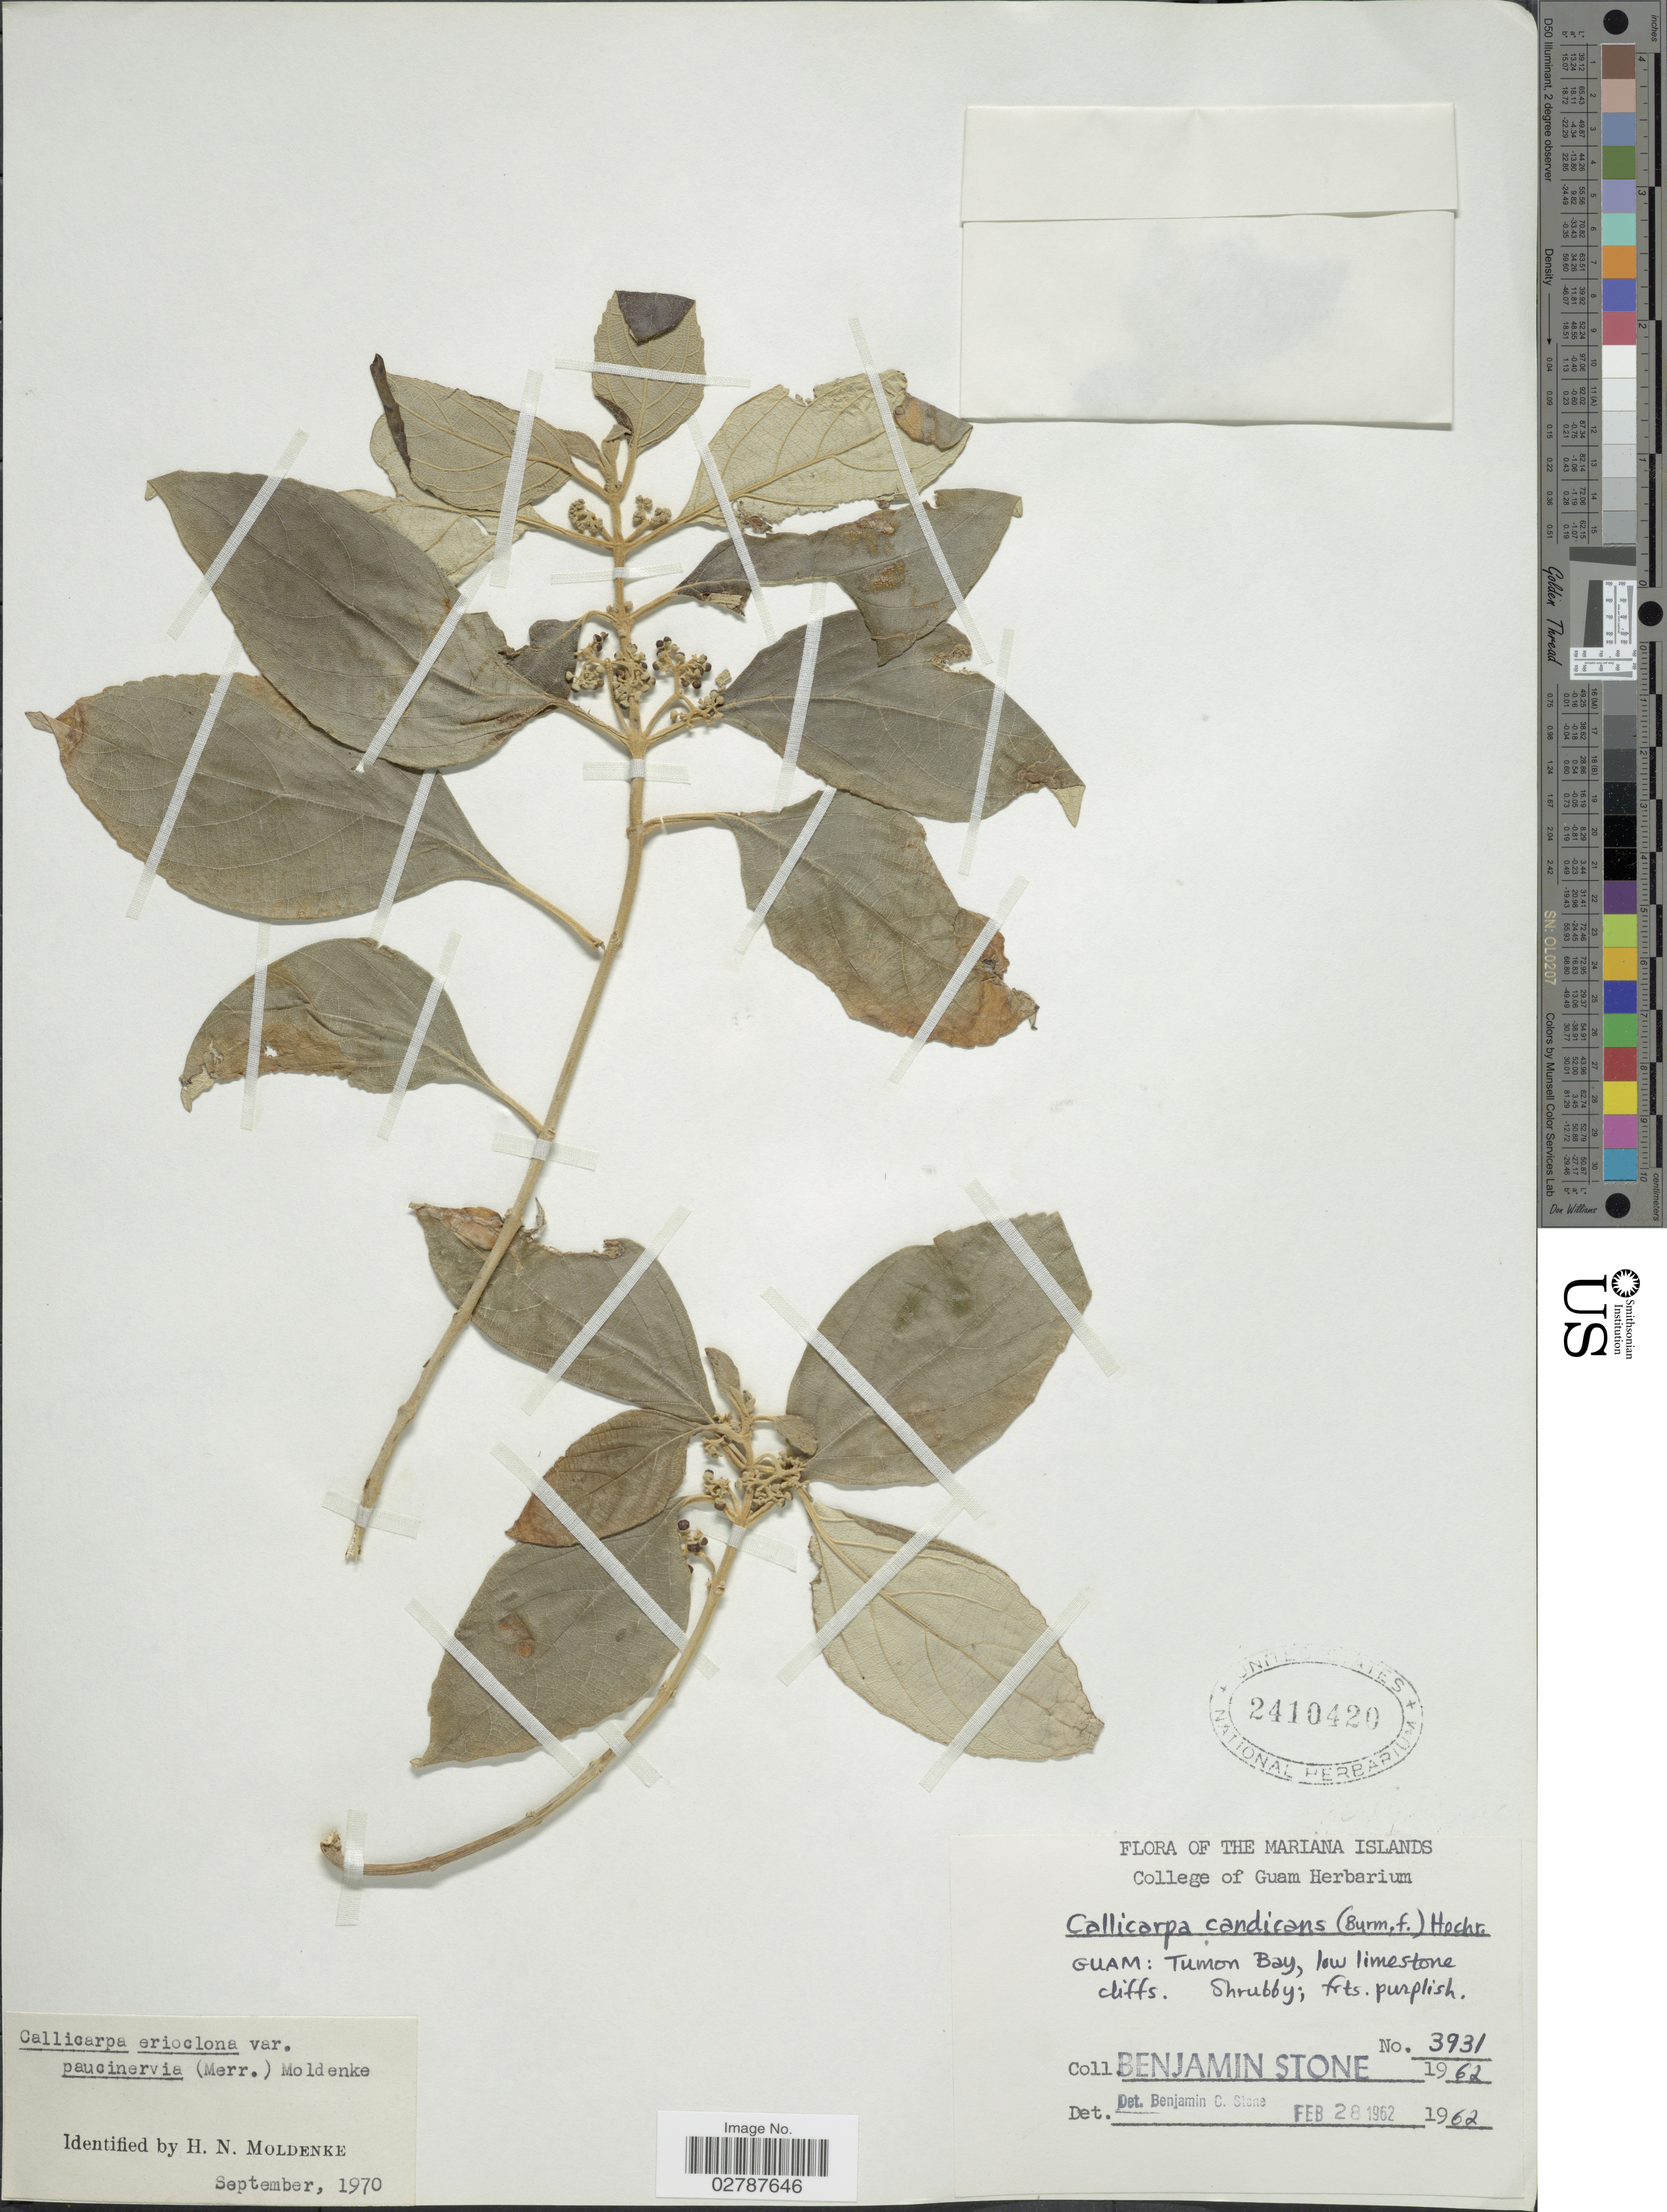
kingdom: Plantae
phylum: Tracheophyta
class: Magnoliopsida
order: Lamiales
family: Lamiaceae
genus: Callicarpa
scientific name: Callicarpa candicans var. paucinervia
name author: (Merr.) Fosberg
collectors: B. C. Stone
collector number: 3931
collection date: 1962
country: Guam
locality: The Mariana Islands. Tumon Bay.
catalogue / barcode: US 2410420